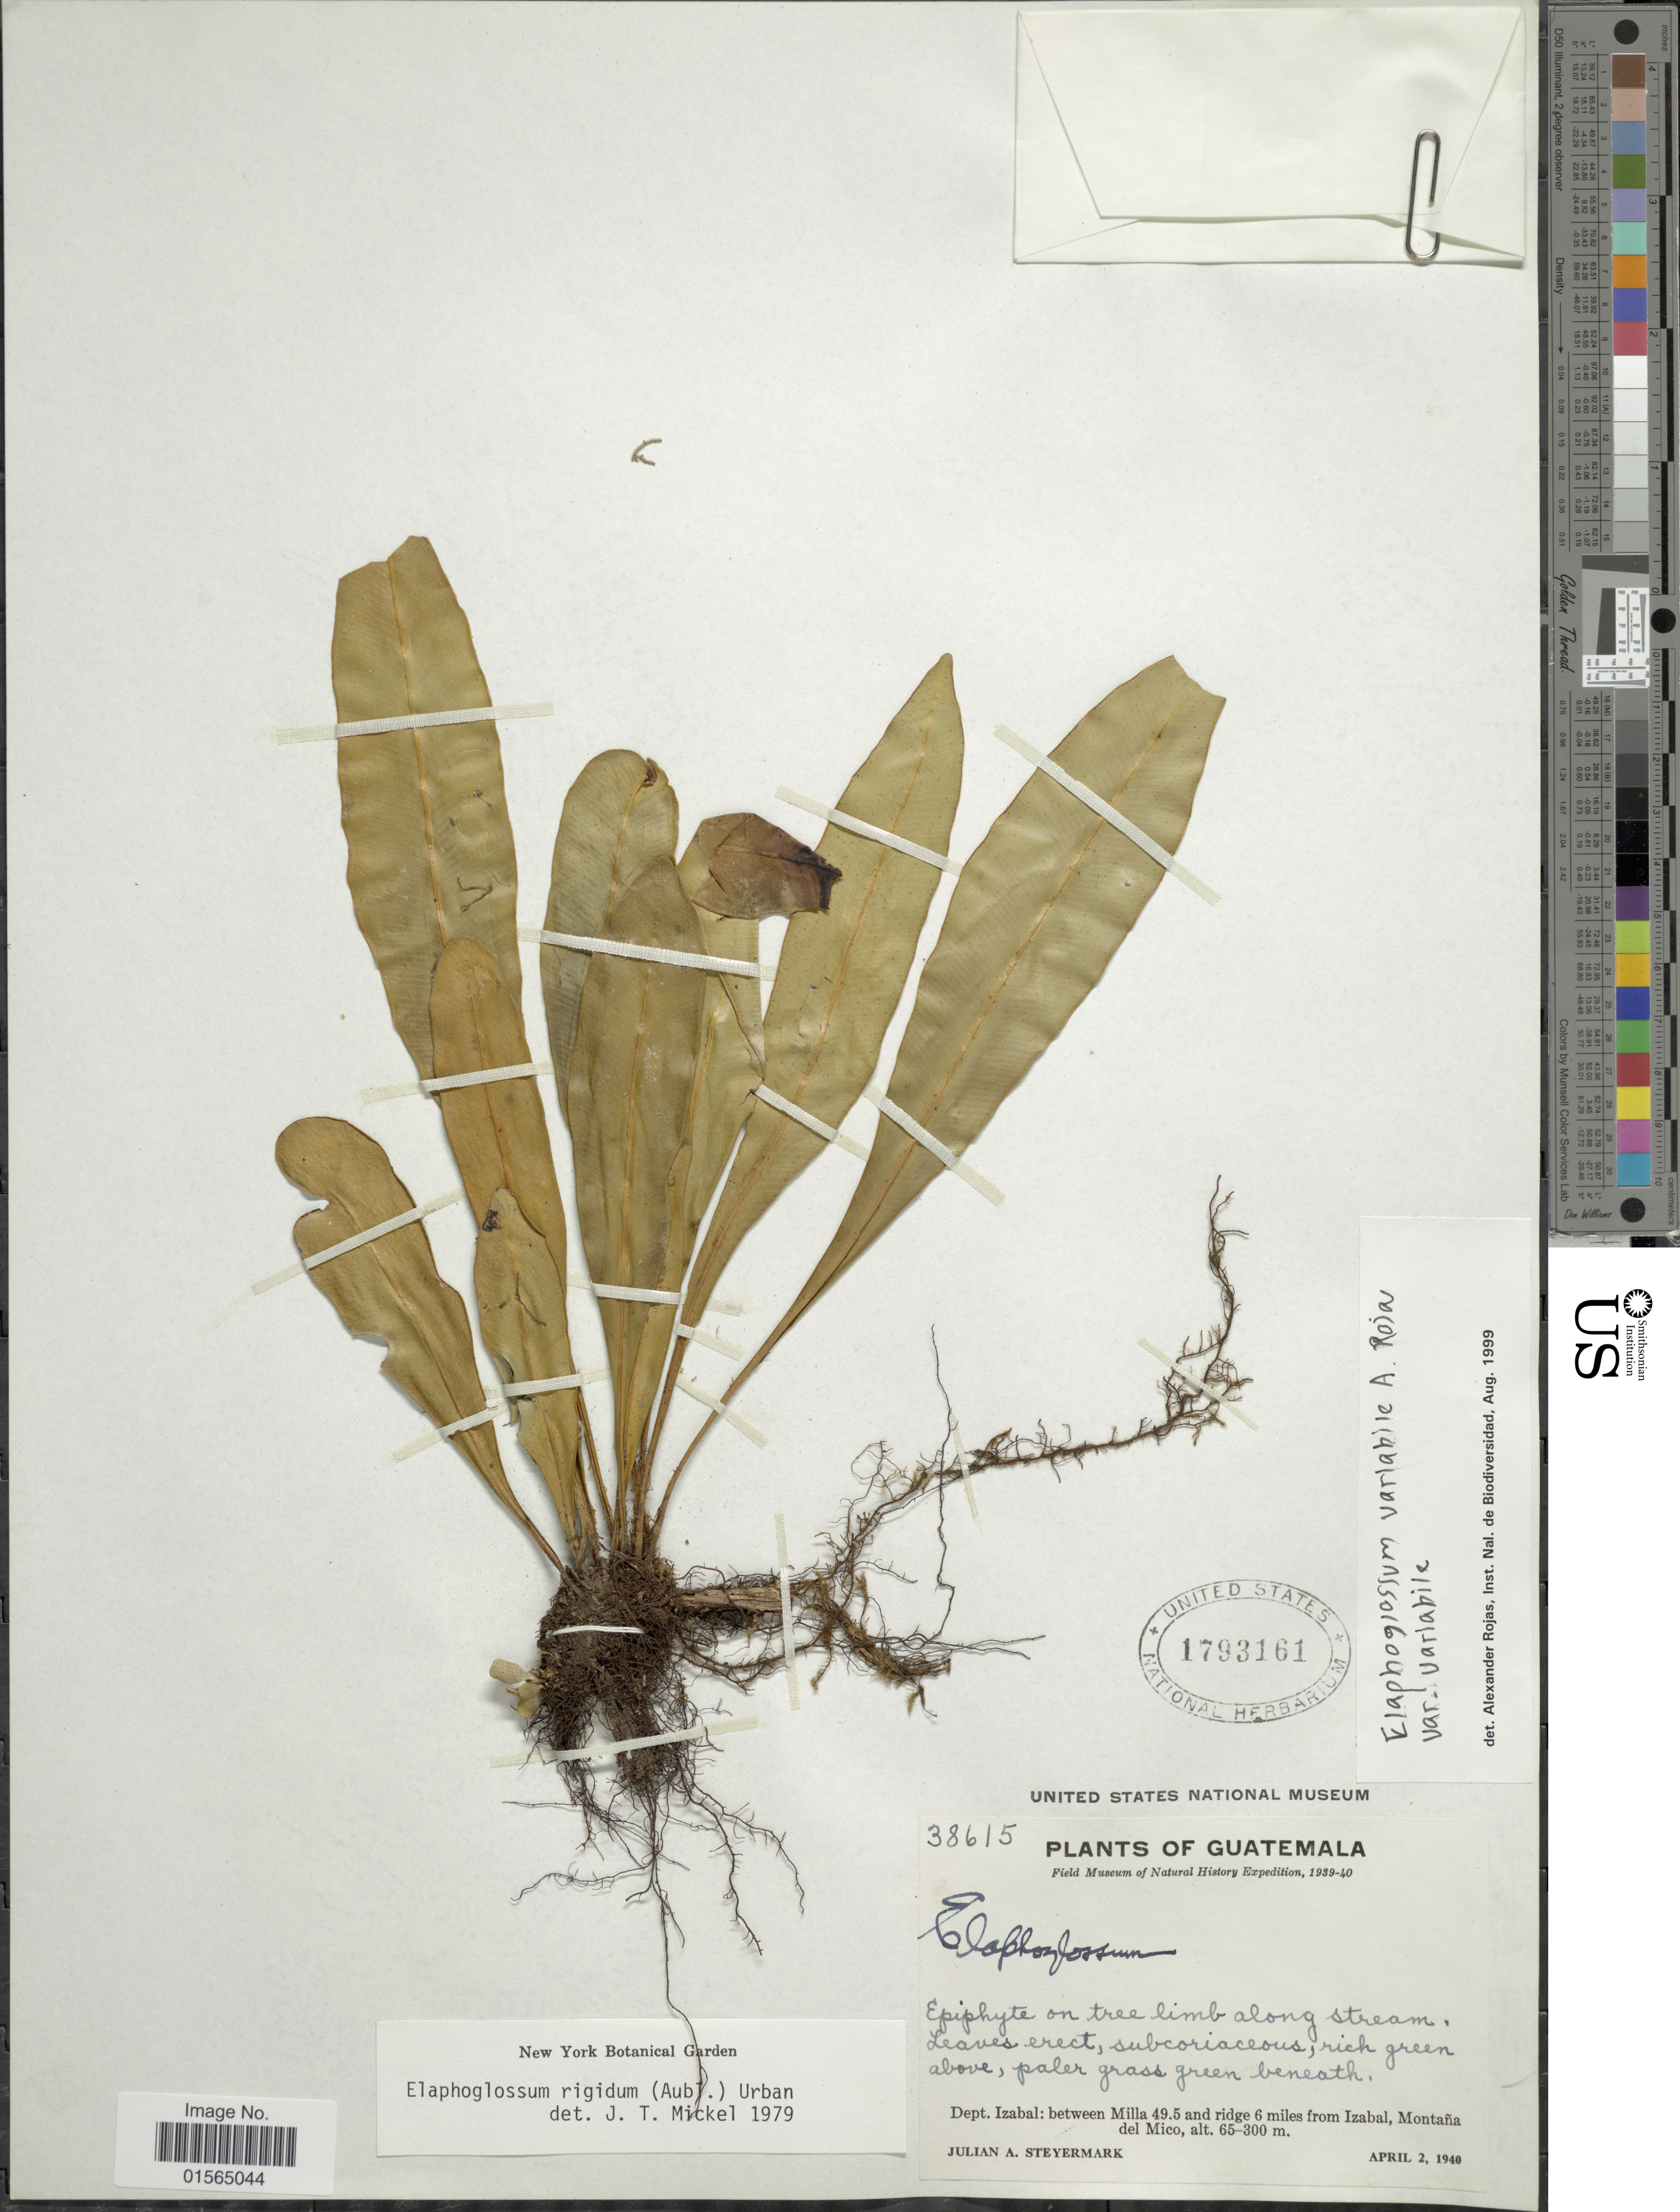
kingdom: Plantae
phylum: Tracheophyta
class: Polypodiopsida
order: Polypodiales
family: Dryopteridaceae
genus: Elaphoglossum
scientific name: Elaphoglossum sporadolepis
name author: (Kunze ex Kuhn) T. Moore ex C. Chr.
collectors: J. Steyermark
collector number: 38615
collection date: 1940-04-02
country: Guatemala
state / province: Izabal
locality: Between Mila 49.5 and ridge 6 miles from Izabal, Montana del Mico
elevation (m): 65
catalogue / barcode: US 1793161